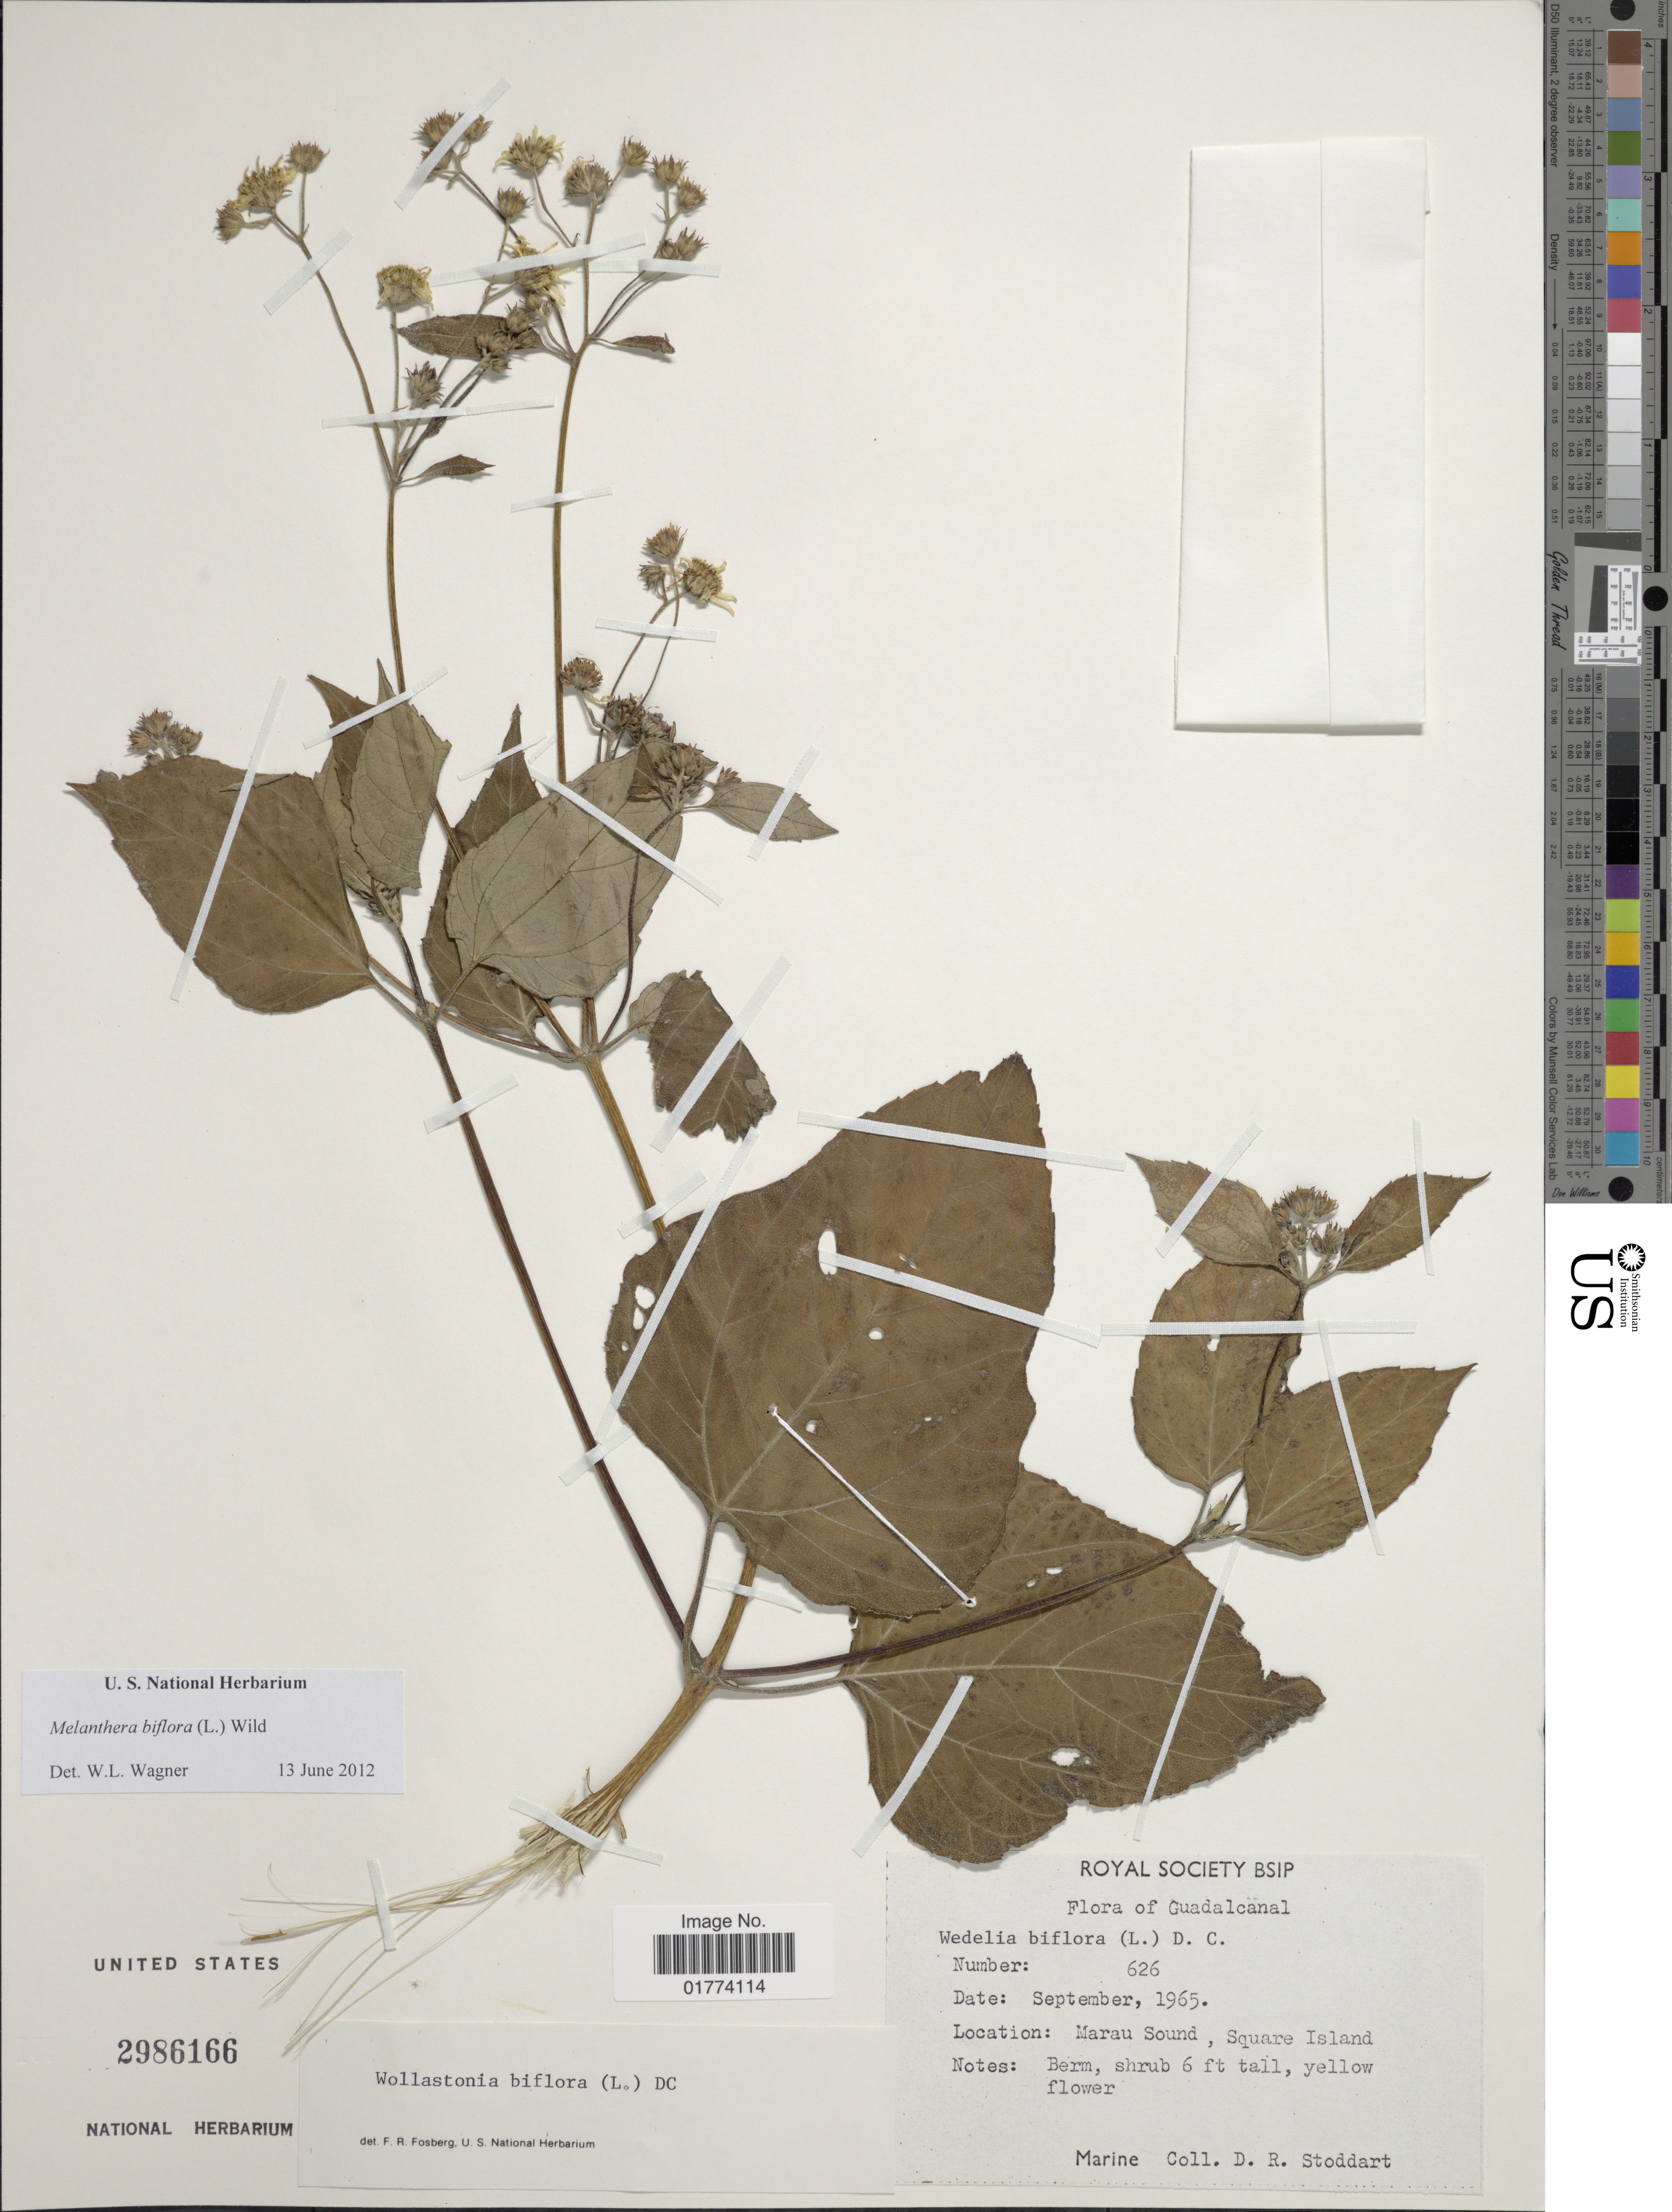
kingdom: Plantae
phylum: Tracheophyta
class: Magnoliopsida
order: Asterales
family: Asteraceae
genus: Wollastonia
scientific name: Wollastonia biflora var. biflora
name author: (L.) DC.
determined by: Wagner, W. L., (BOT), Smithsonian Institution - National Museum of Natural History (UNITED STATES)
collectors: D. R. Stoddart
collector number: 626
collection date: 1965-09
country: Solomon Islands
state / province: Solomon Islands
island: Guadalcanal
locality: Guadalcanal, Marau Sound, Square Island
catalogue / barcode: US 2986166